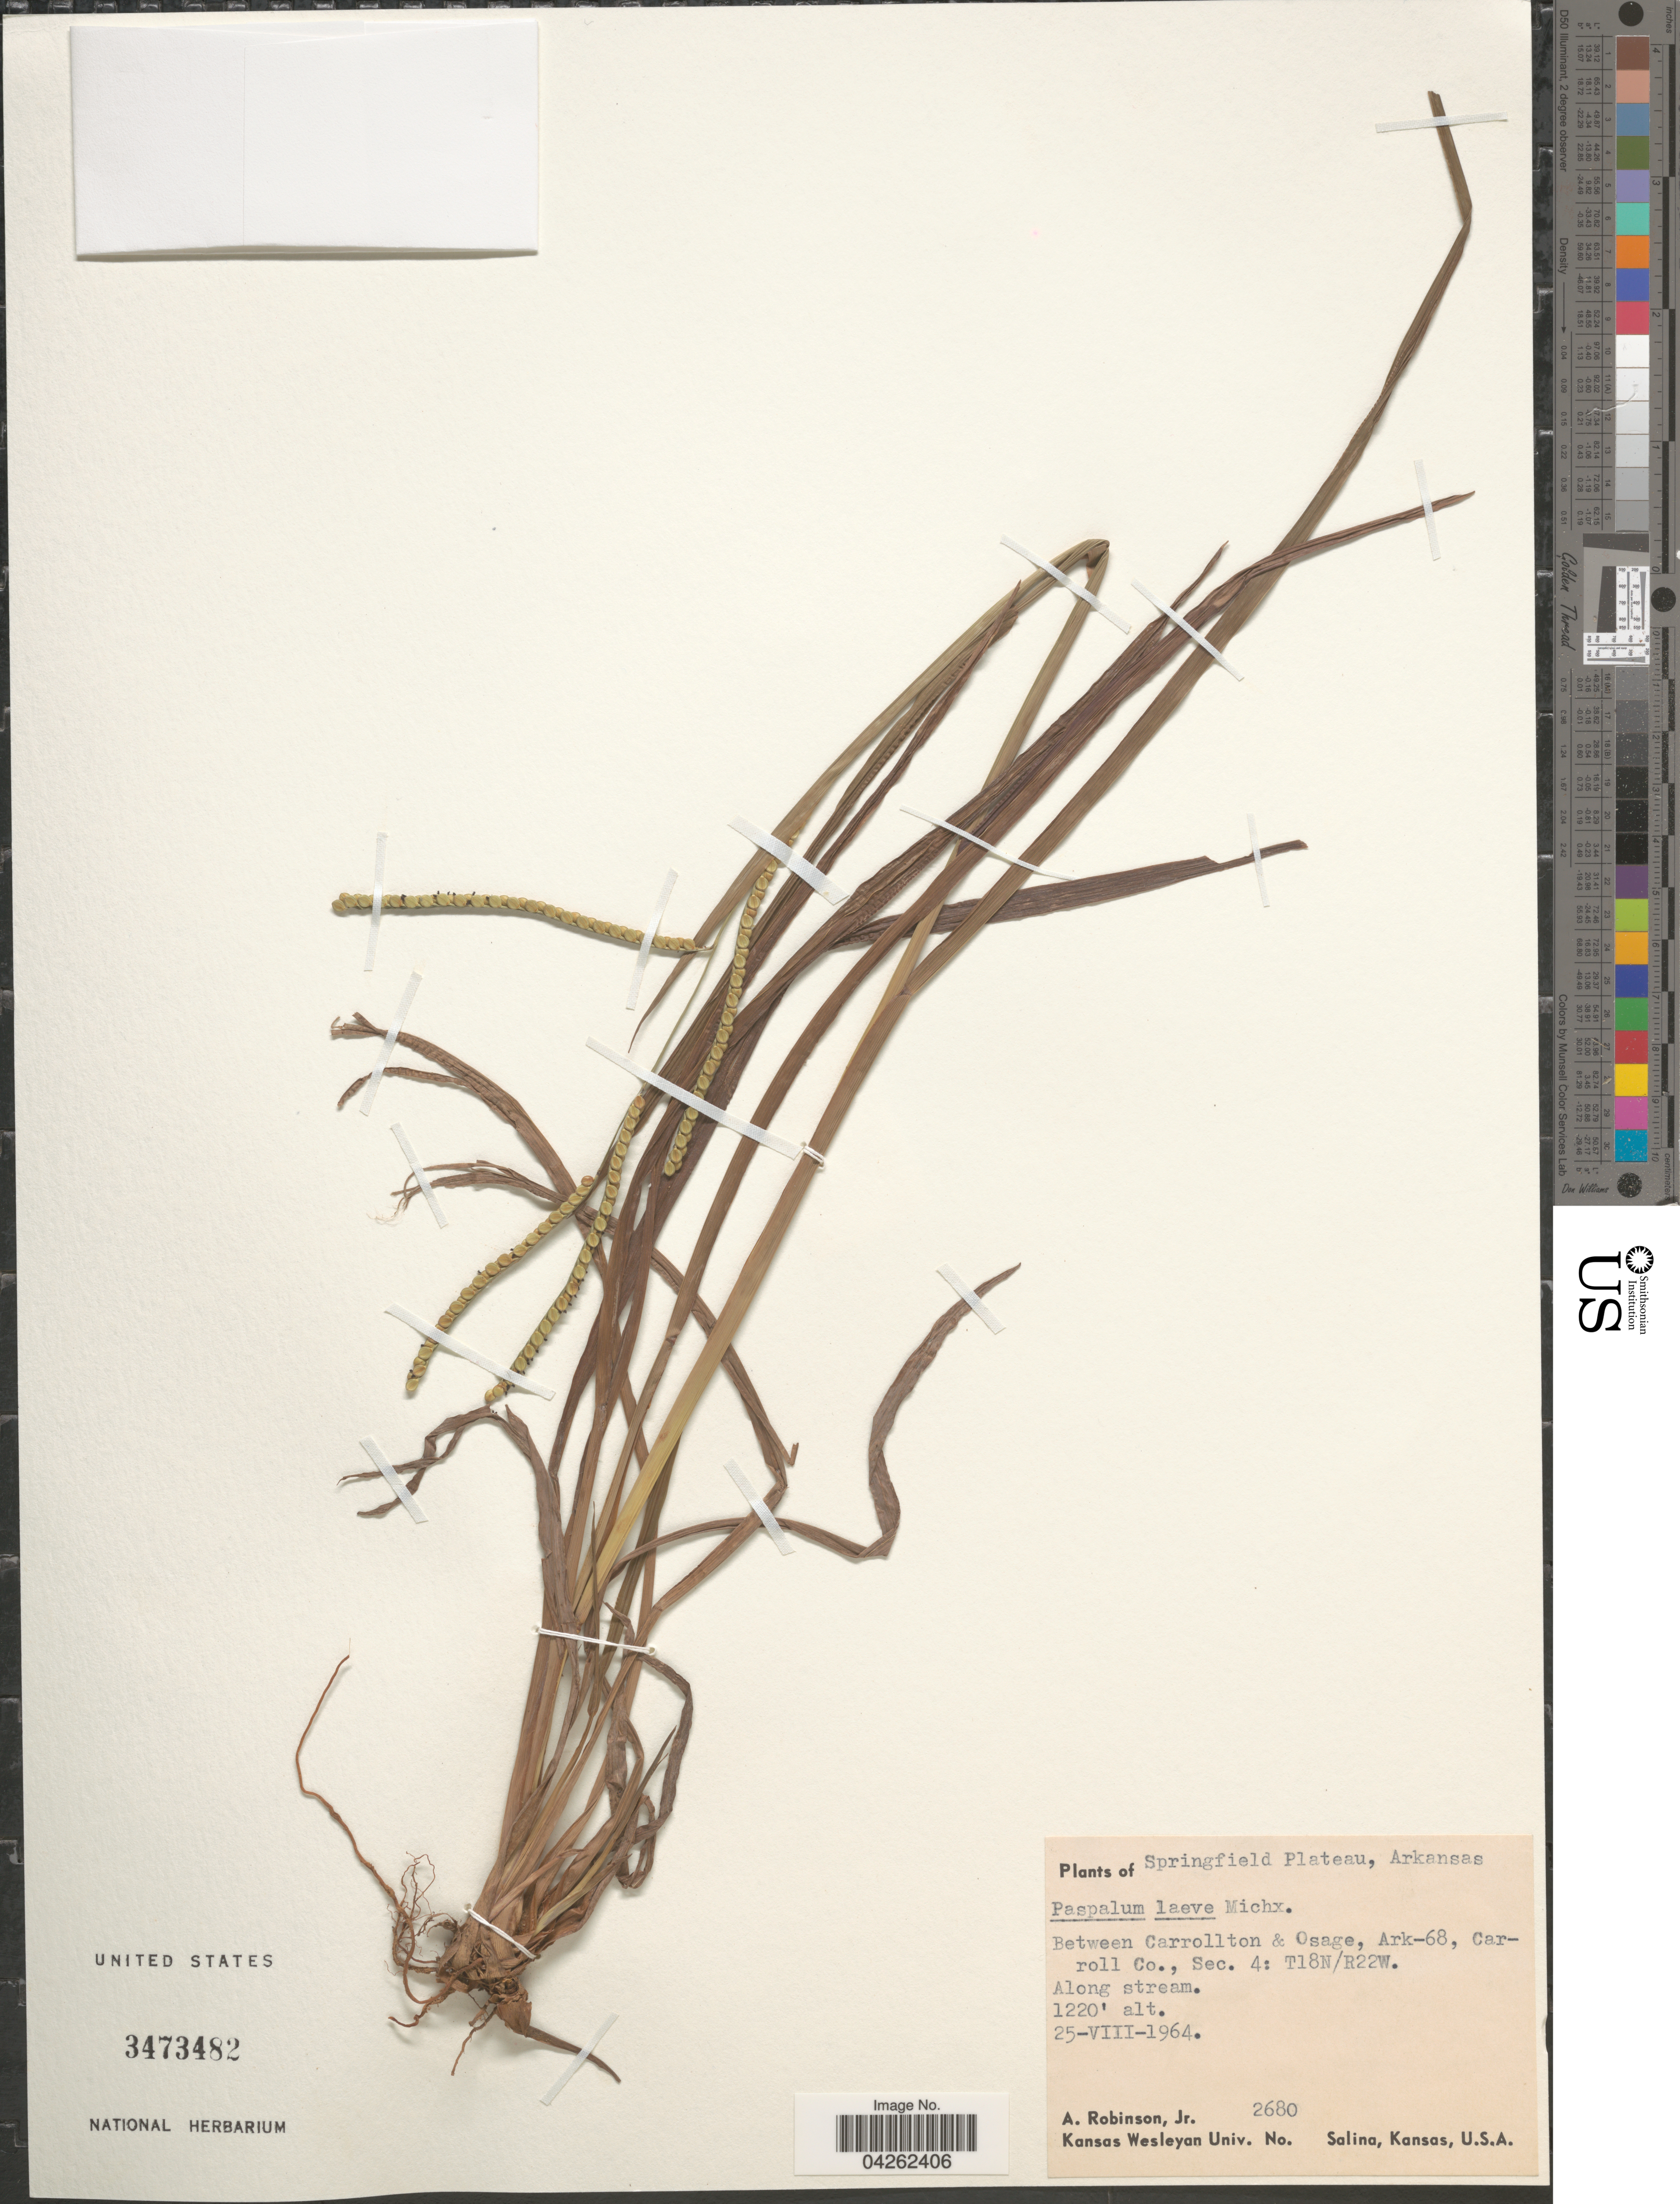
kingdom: Plantae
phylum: Tracheophyta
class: Liliopsida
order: Poales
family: Poaceae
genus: Paspalum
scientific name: Paspalum laeve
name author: Michx.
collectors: A. Robinson Jr.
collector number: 2680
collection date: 1964-08-25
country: United States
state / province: Arkansas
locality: Springfield Plateau. Between Carrollton & Osage, Ark-68, Carroll Co., Sec. 4: T18N/R22W. Along stream.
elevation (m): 372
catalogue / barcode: US 3473482